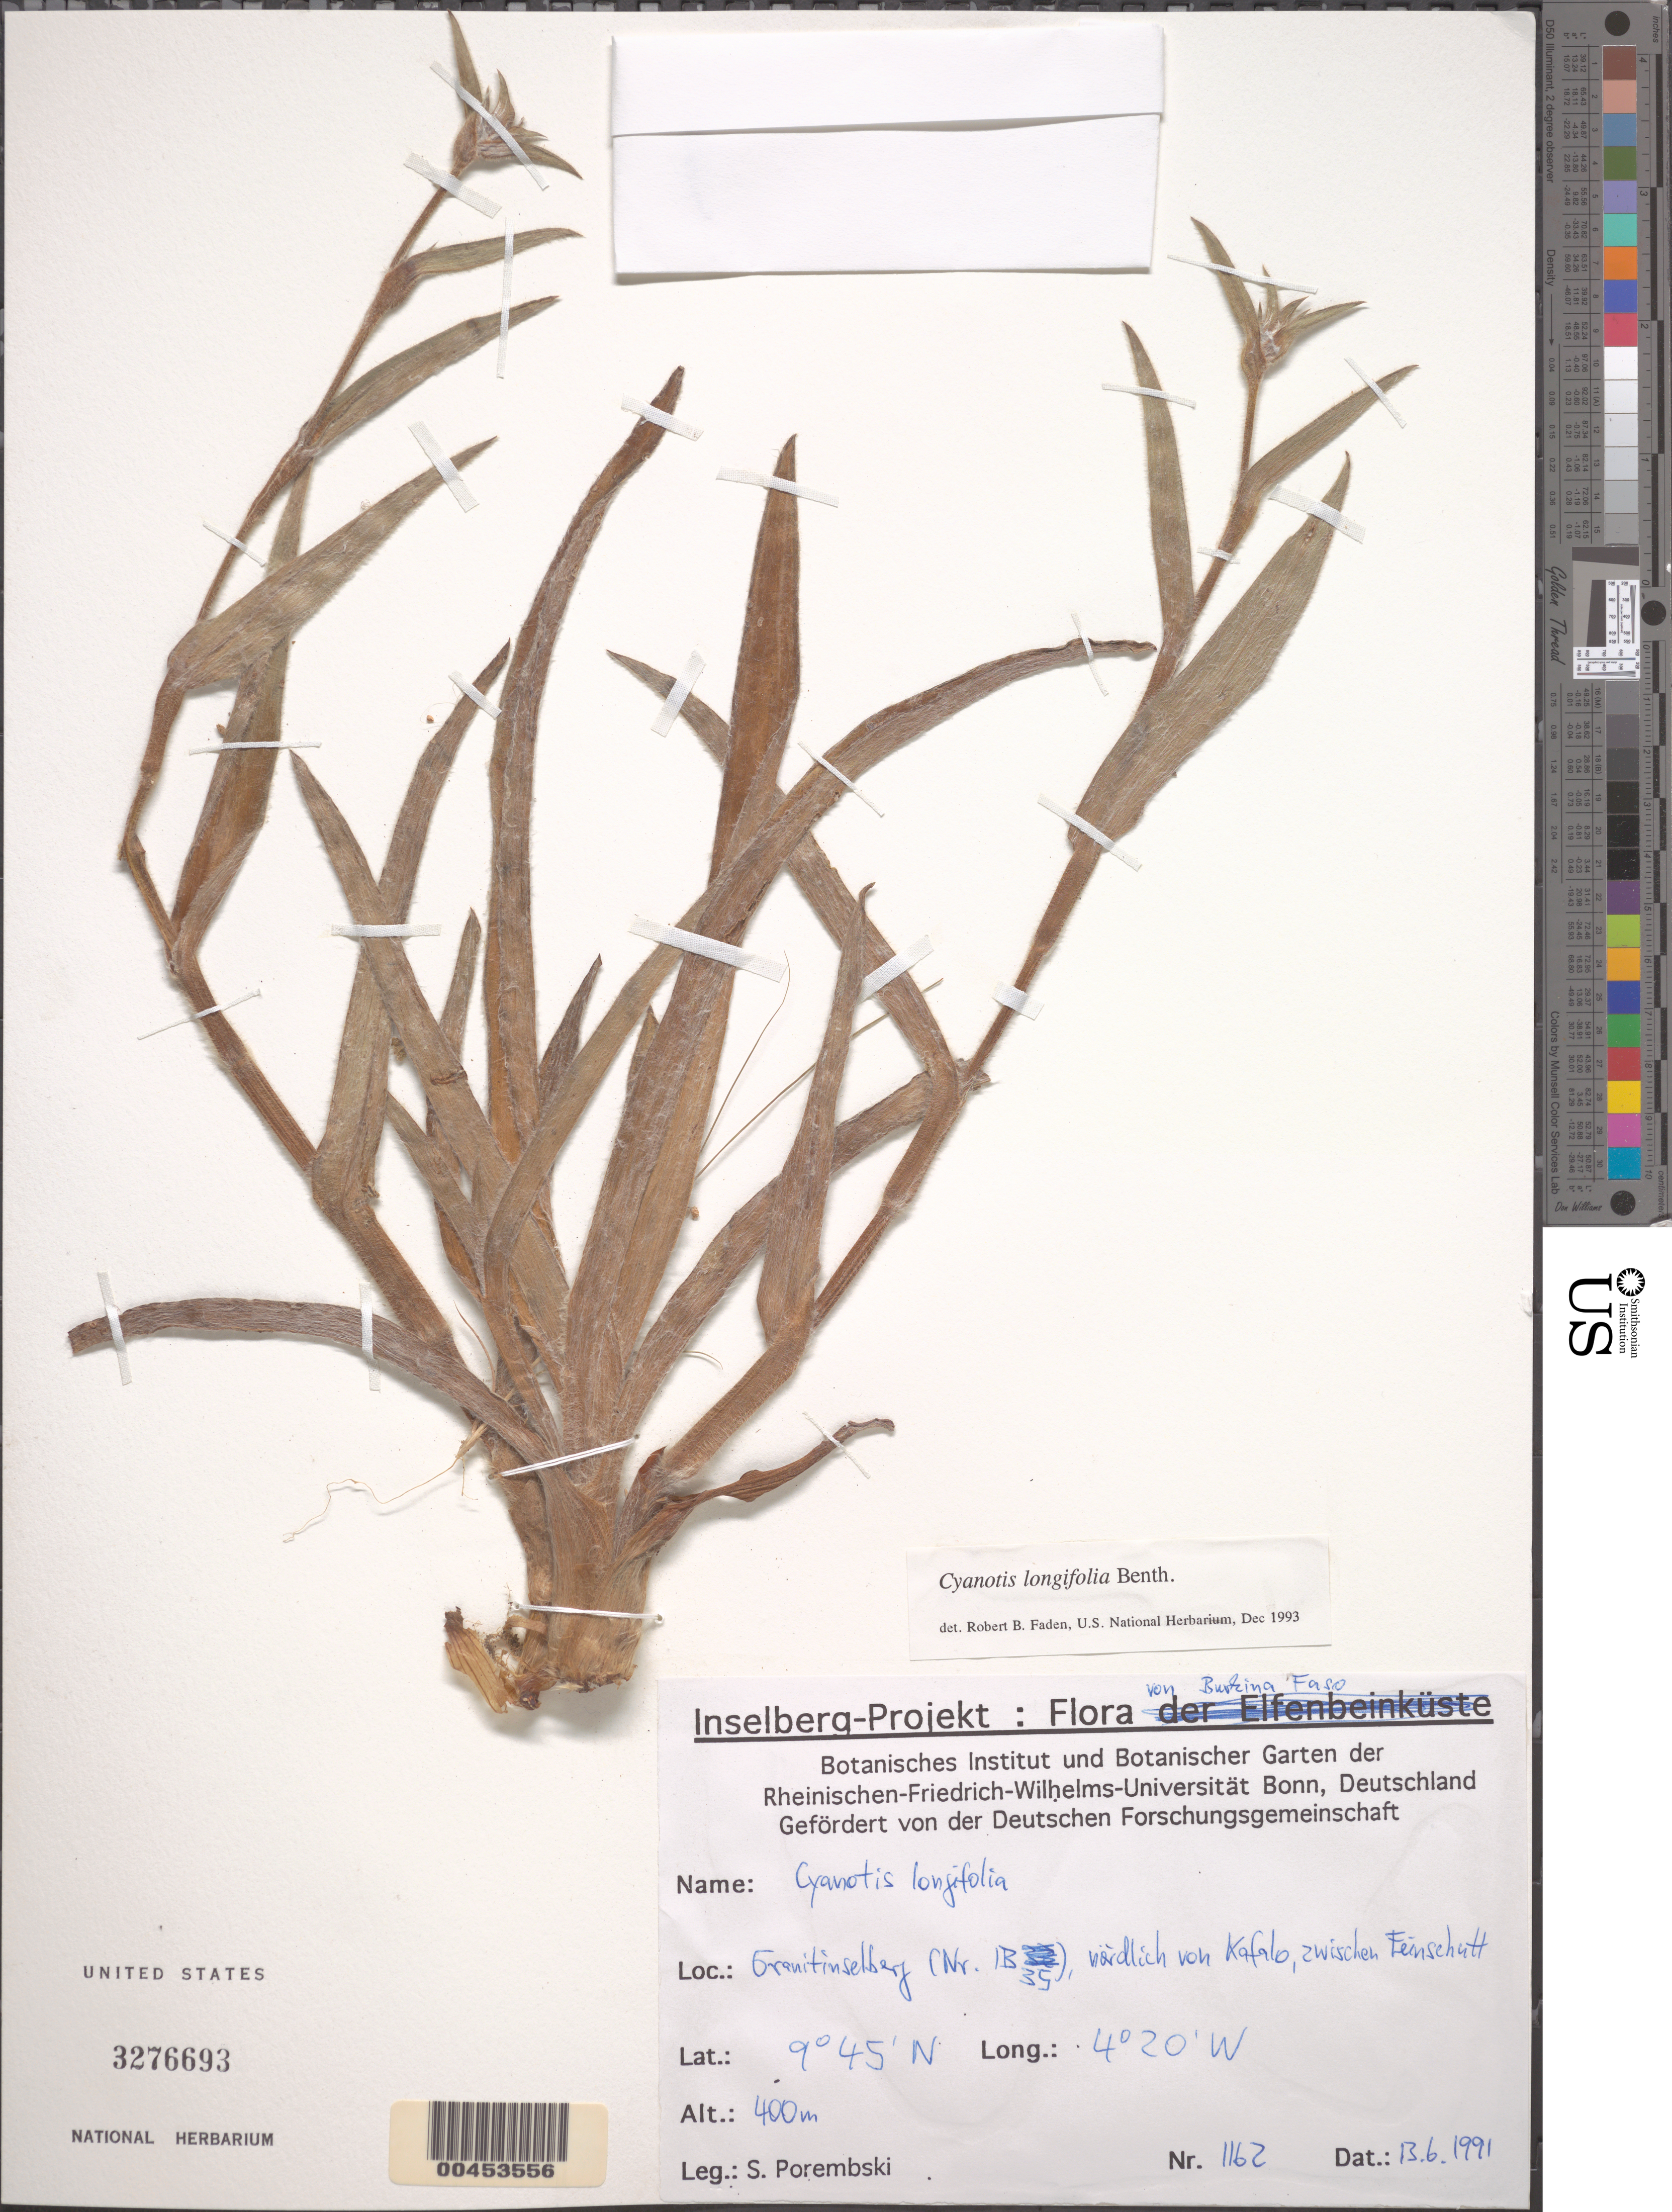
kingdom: Plantae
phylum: Tracheophyta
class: Liliopsida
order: Commelinales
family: Commelinaceae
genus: Cyanotis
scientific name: Cyanotis longifolia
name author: Benth.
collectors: S. Porembski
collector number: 1162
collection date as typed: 13 Jun 1991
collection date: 1991-06-13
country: Ivory Coast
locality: (nr. 1b35), N of Kafalo, between Fenschutt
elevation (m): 400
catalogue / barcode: US 3276693